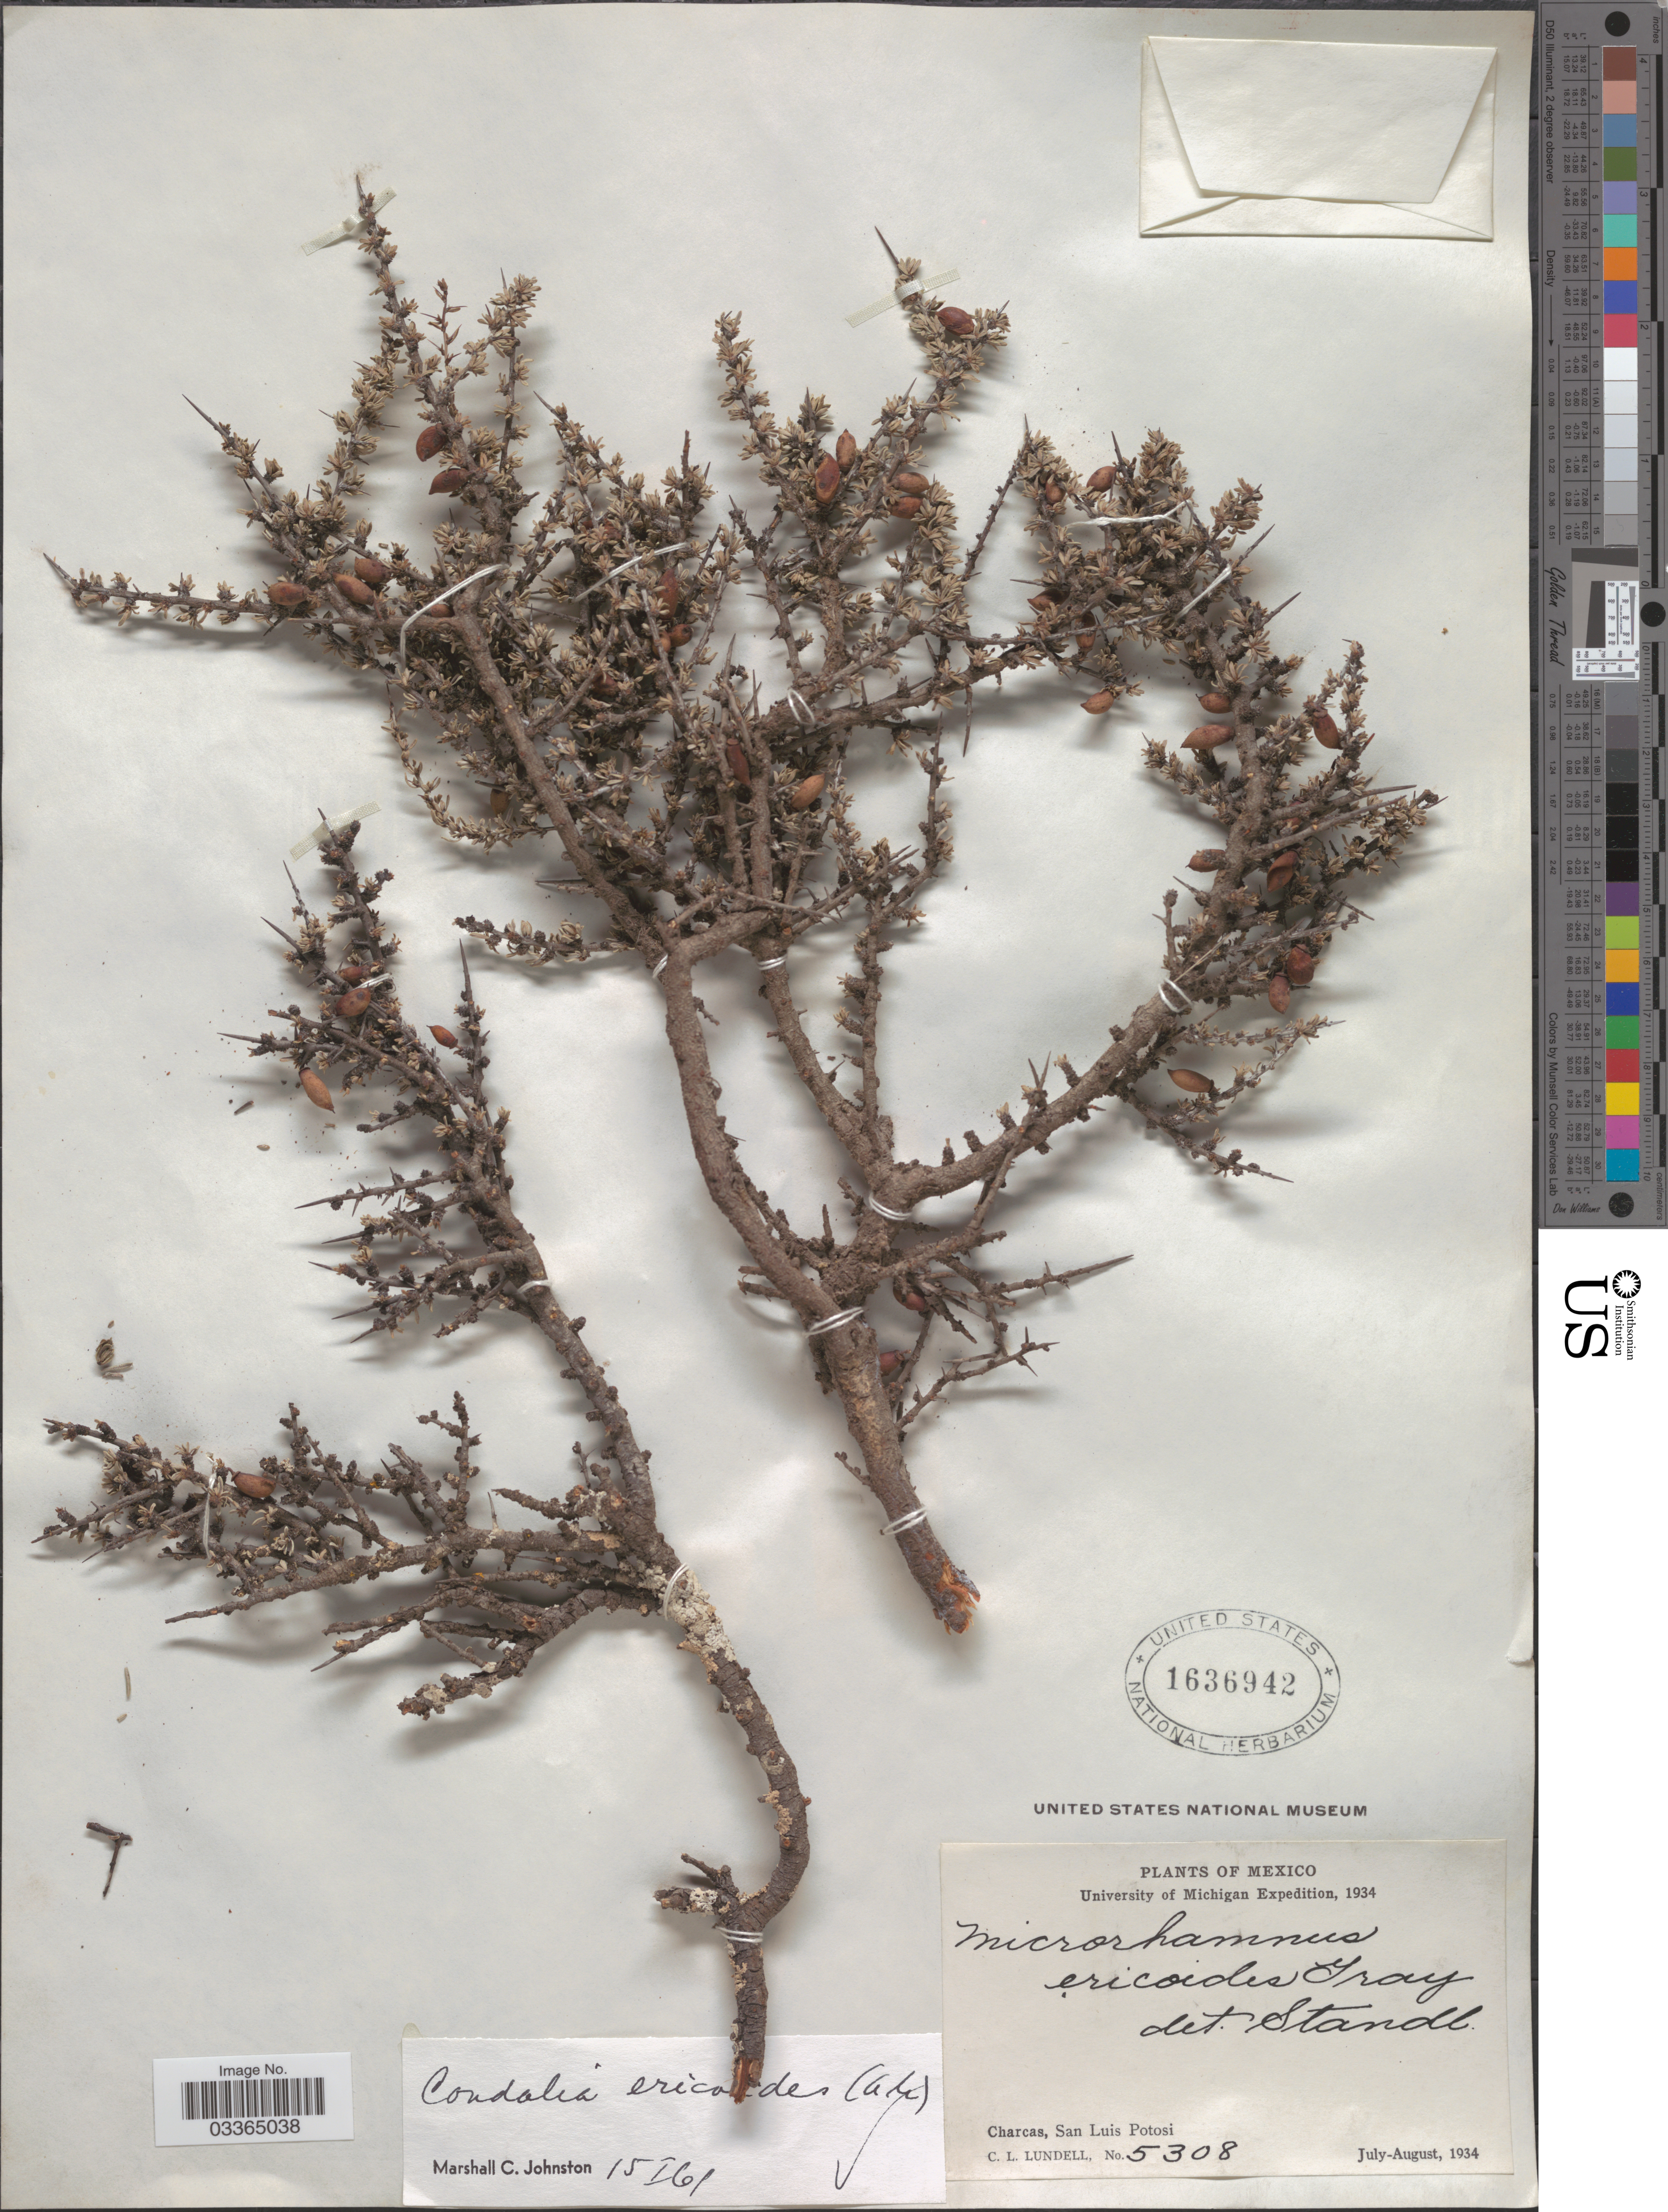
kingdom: Plantae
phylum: Tracheophyta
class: Magnoliopsida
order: Rosales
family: Rhamnaceae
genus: Condalia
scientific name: Condalia ericoides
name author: (A. Gray) M.C. Johnst.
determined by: Johnston, M. C.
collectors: C. L. Lundell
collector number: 5308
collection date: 1934-07/1934-08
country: Mexico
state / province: San Luis Potosí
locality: Charcas.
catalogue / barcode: US 1636942